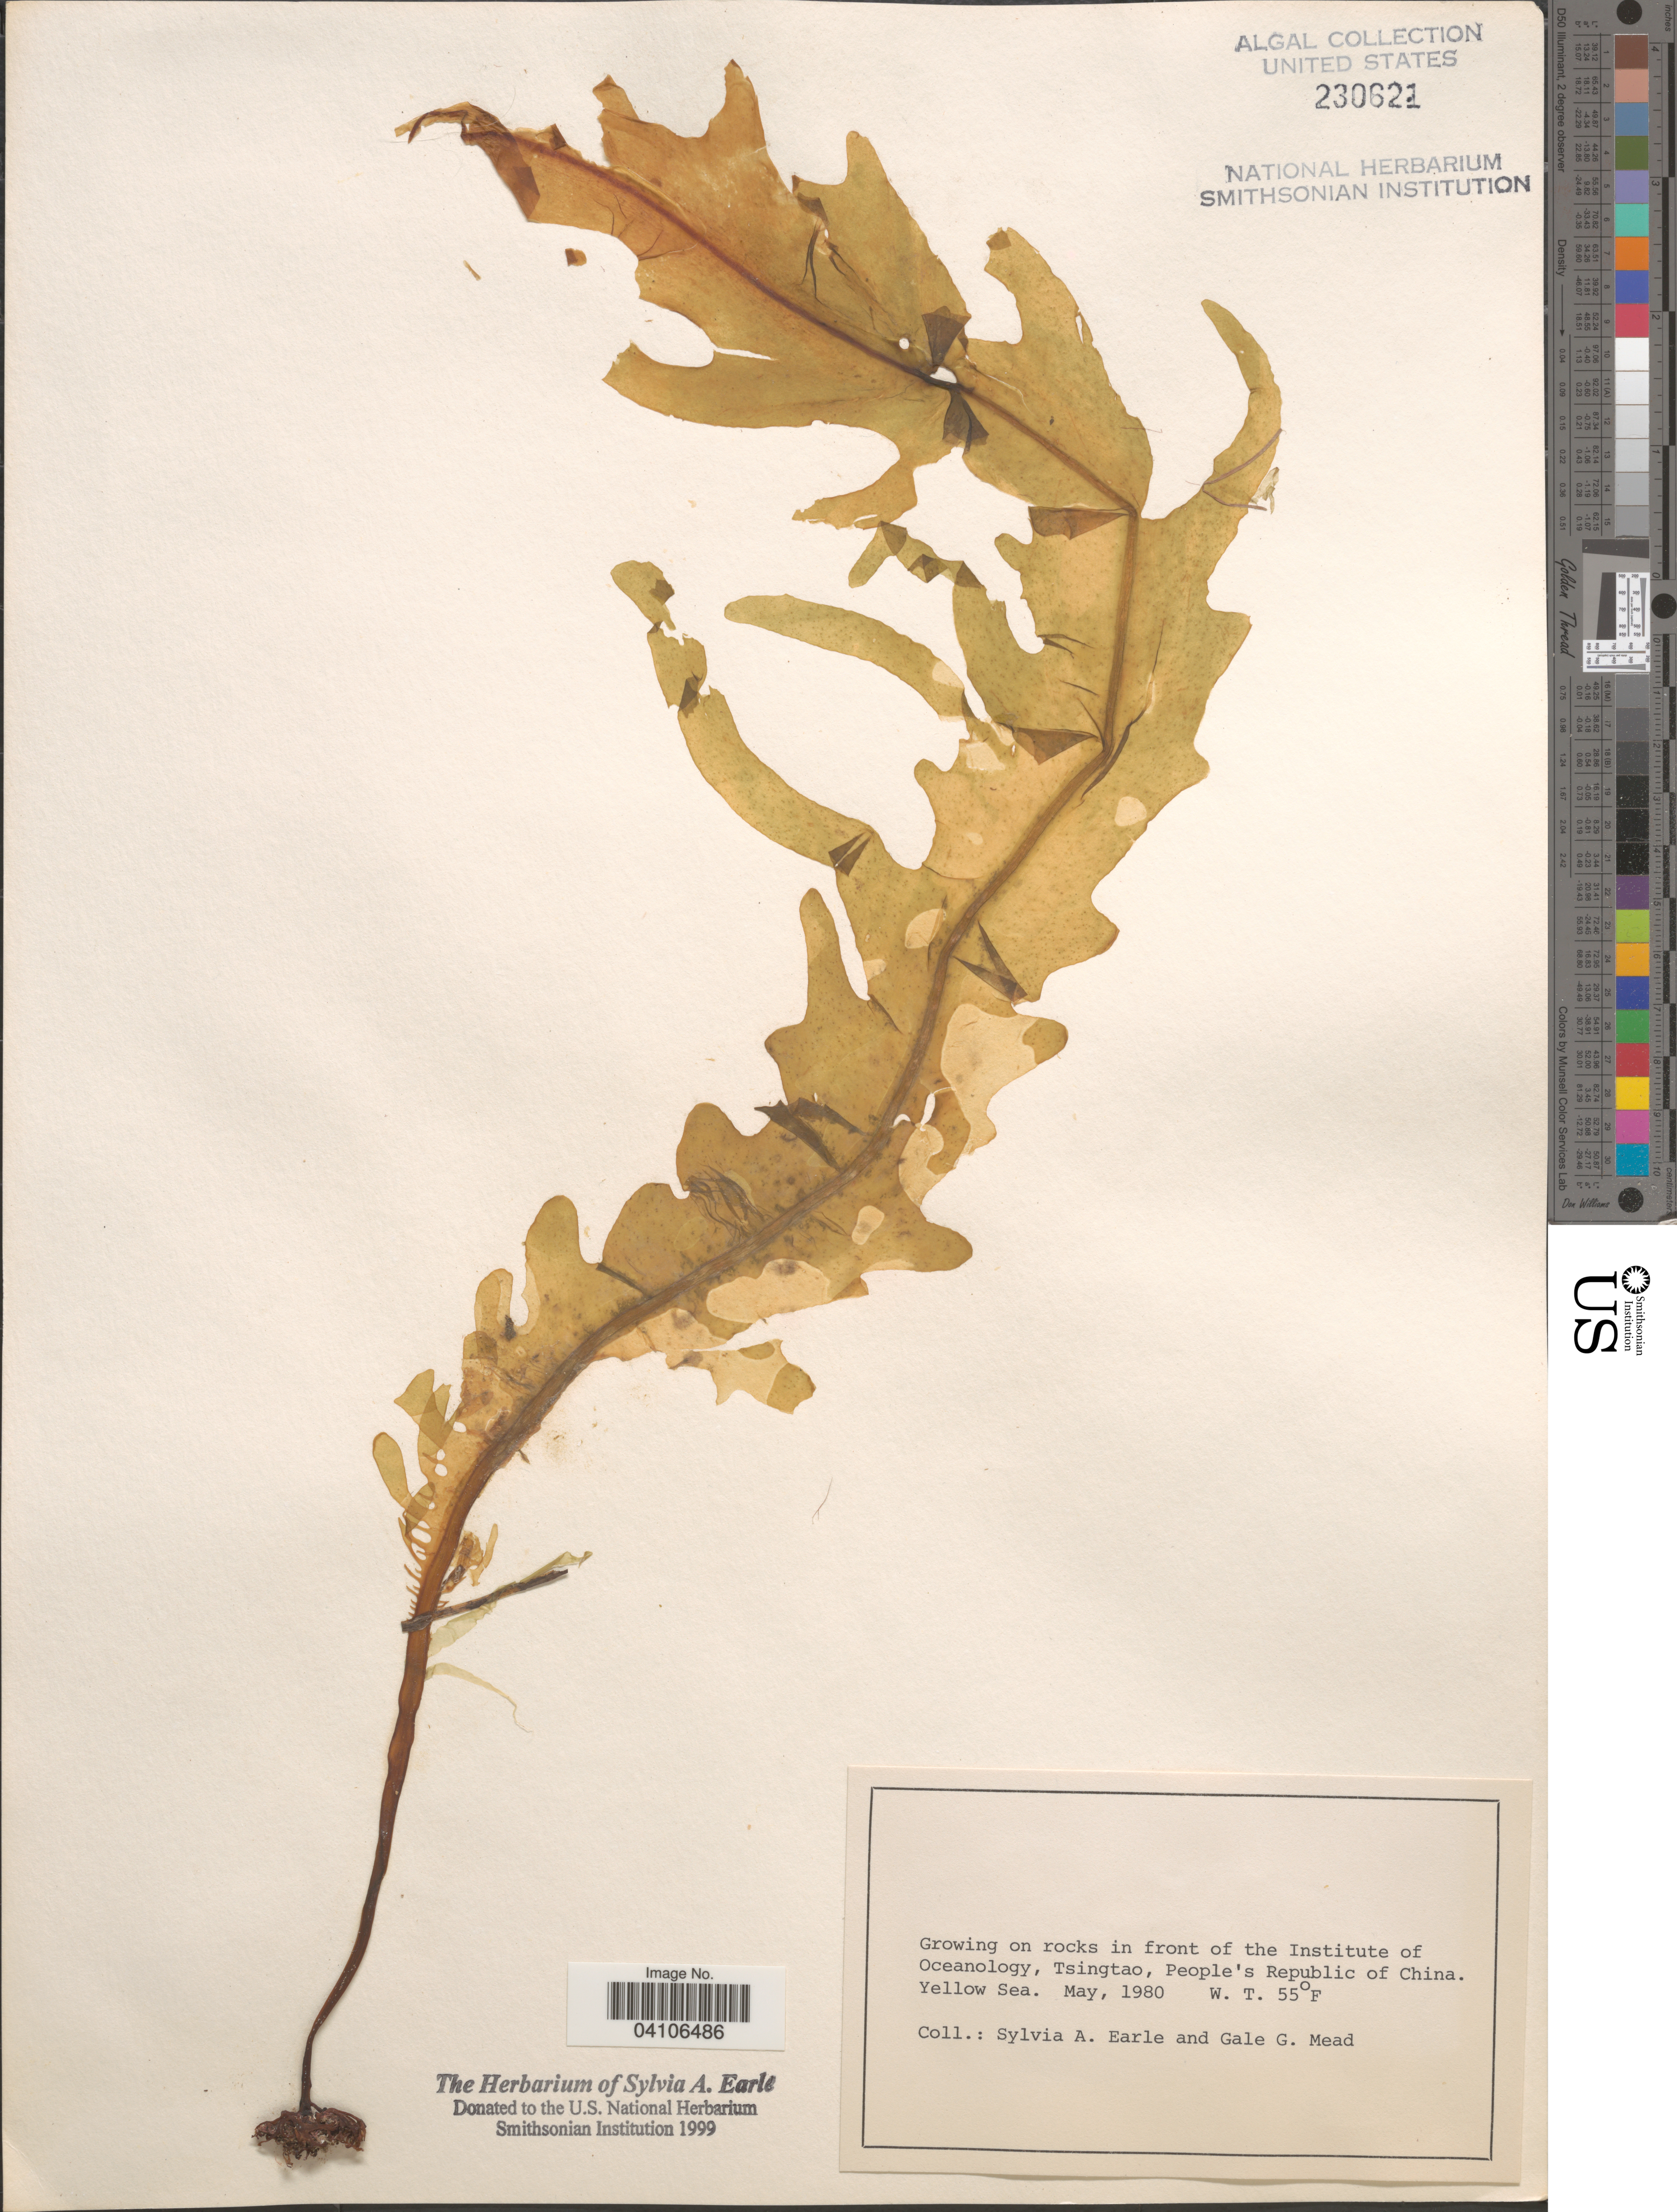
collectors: S. A. Earle & G. Mead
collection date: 1980-05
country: China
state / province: Shandong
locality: Growing on intertidal rocks in front of the Institute of Oceanology, Tsingtao, People's Republic of China. Yellow Sea. W. T. 55°F.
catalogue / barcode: US 230621